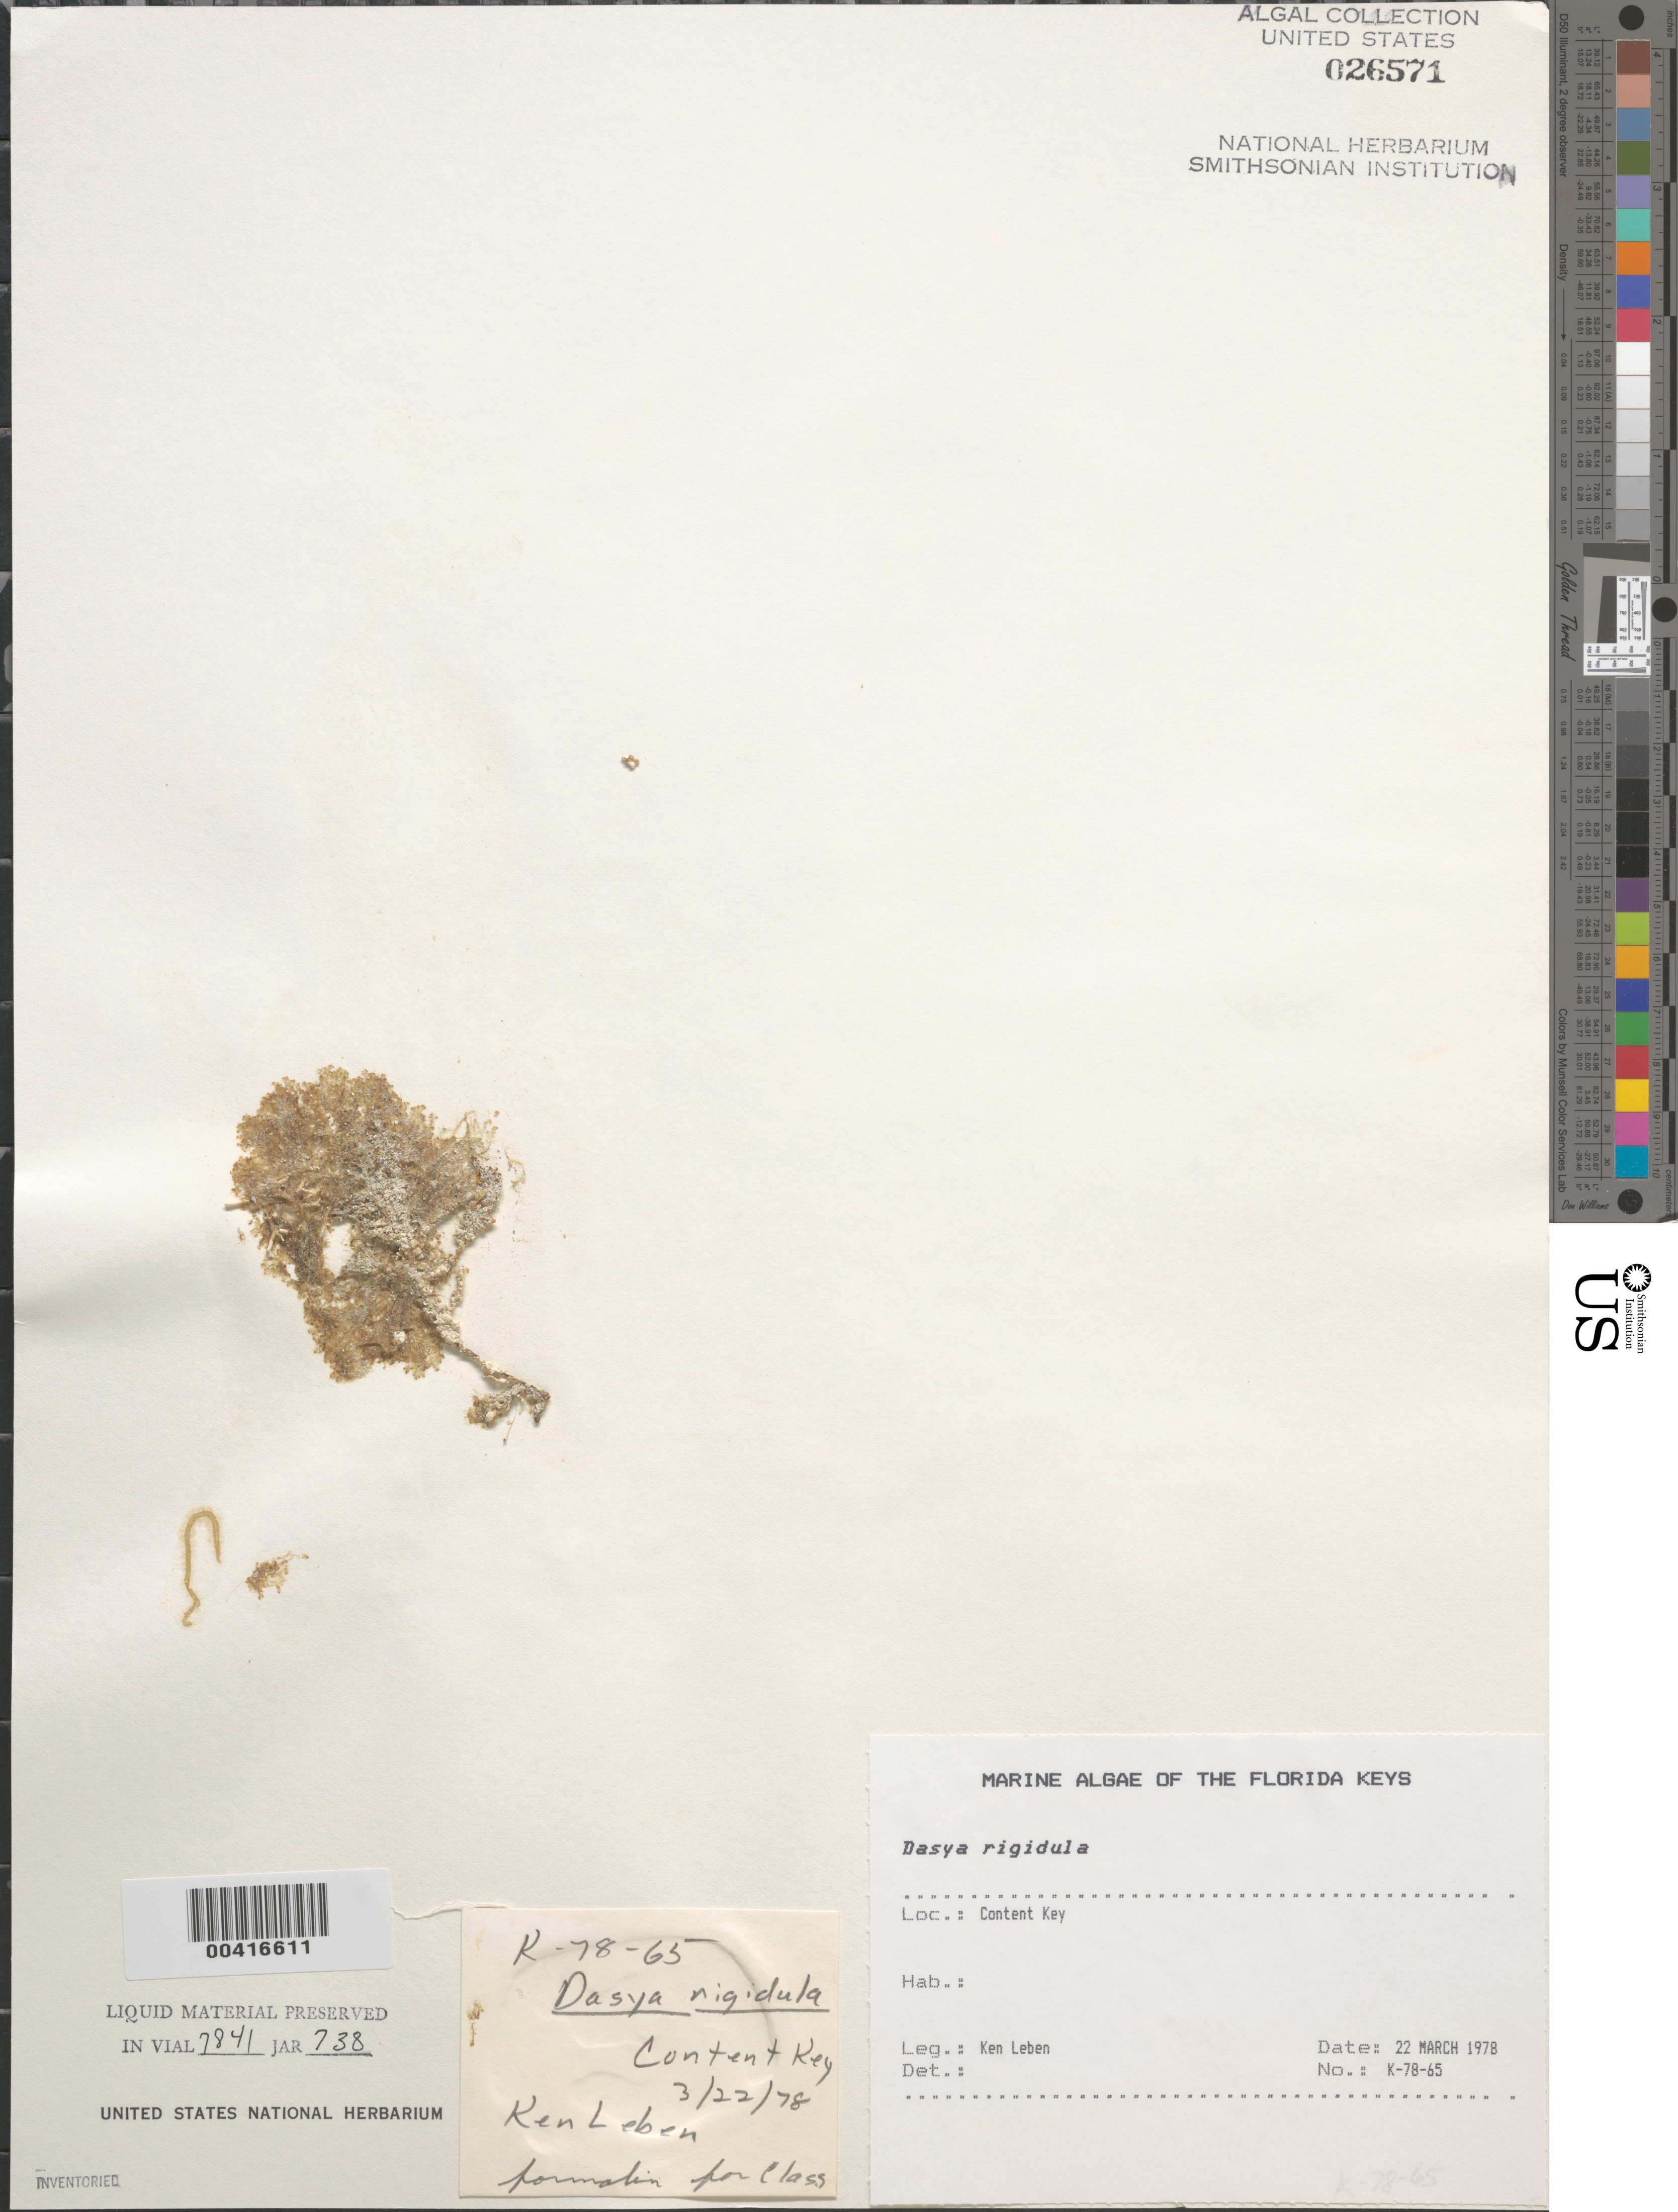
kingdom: Plantae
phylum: Rhodophyta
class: Florideophyceae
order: Ceramiales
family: Dasyaceae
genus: Dasya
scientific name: Dasya rigidula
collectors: K. Leben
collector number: K-78-65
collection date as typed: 22 Mar 1978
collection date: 1978-03-22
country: United States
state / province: Florida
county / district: Monroe County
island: Content Keys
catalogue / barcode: US 26571